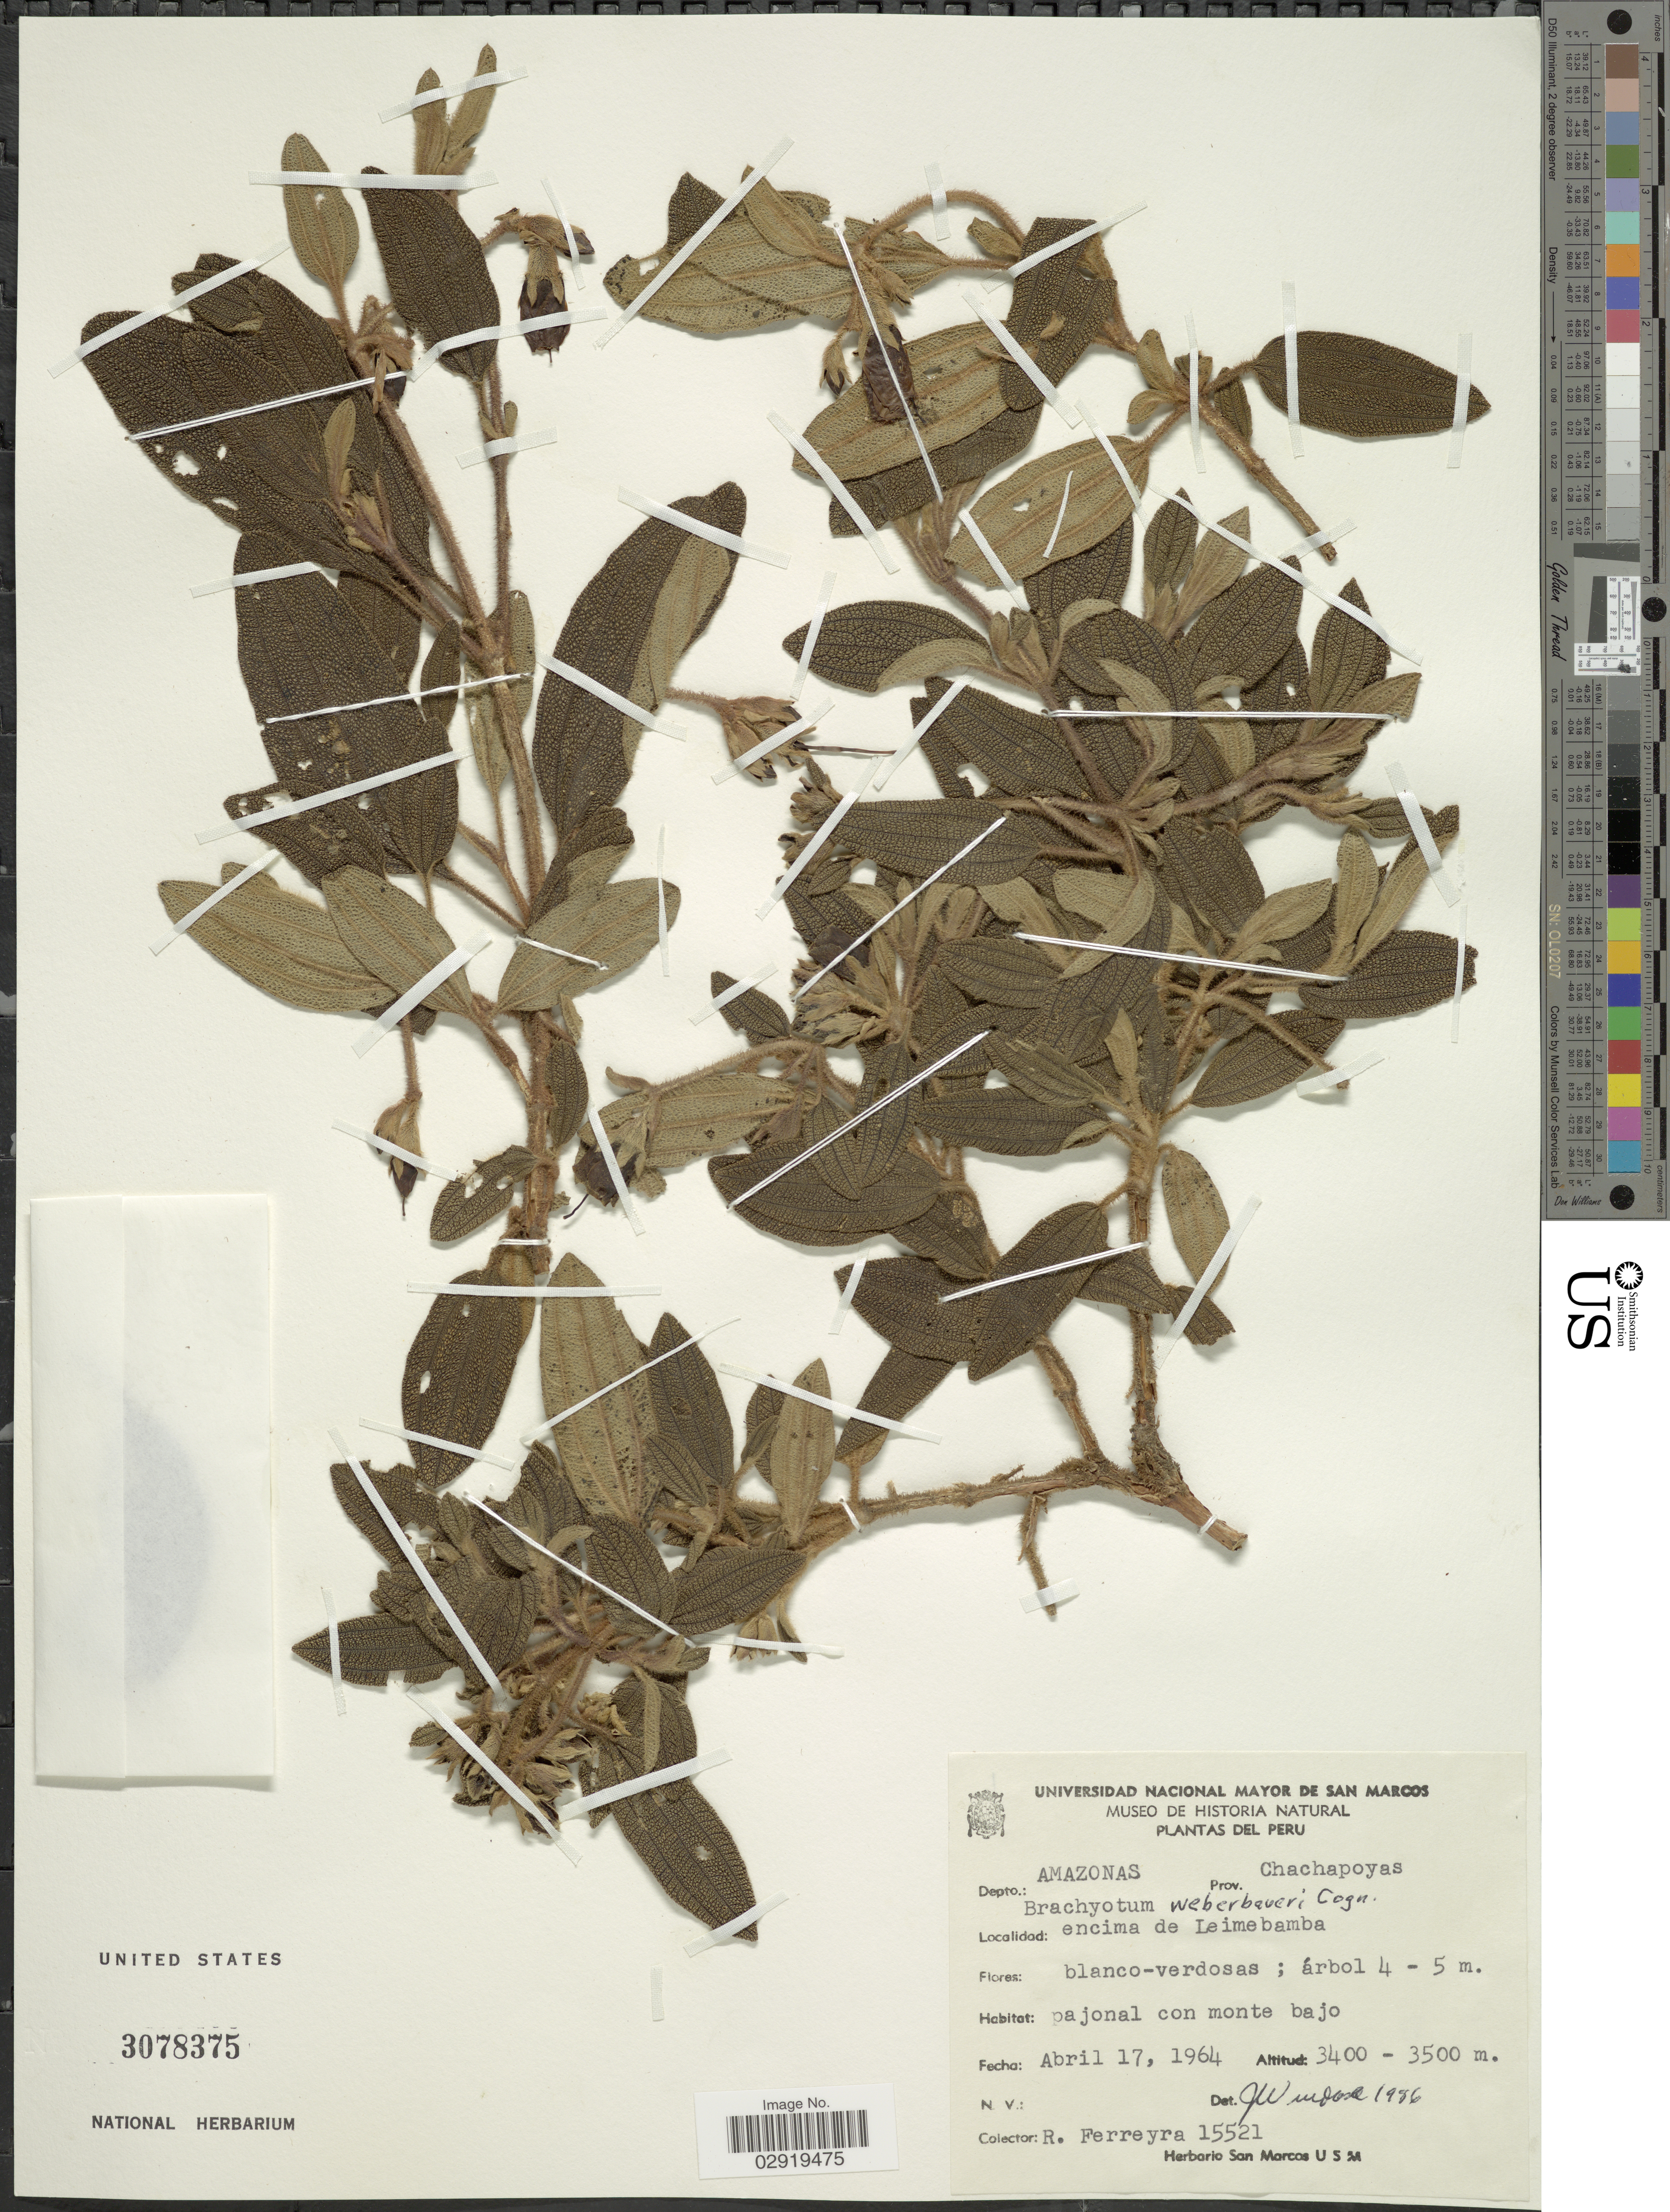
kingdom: Plantae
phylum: Tracheophyta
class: Magnoliopsida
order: Myrtales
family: Melastomataceae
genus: Brachyotum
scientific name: Brachyotum weberbaueri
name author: Cogn.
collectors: R. A. Ferreyra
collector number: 15521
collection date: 1964-04-17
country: Peru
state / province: Amazonas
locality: Depto.: Amazonas. Prov. Chachapoyas. Encima de Leimebamba.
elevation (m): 3400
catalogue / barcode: US 3078375